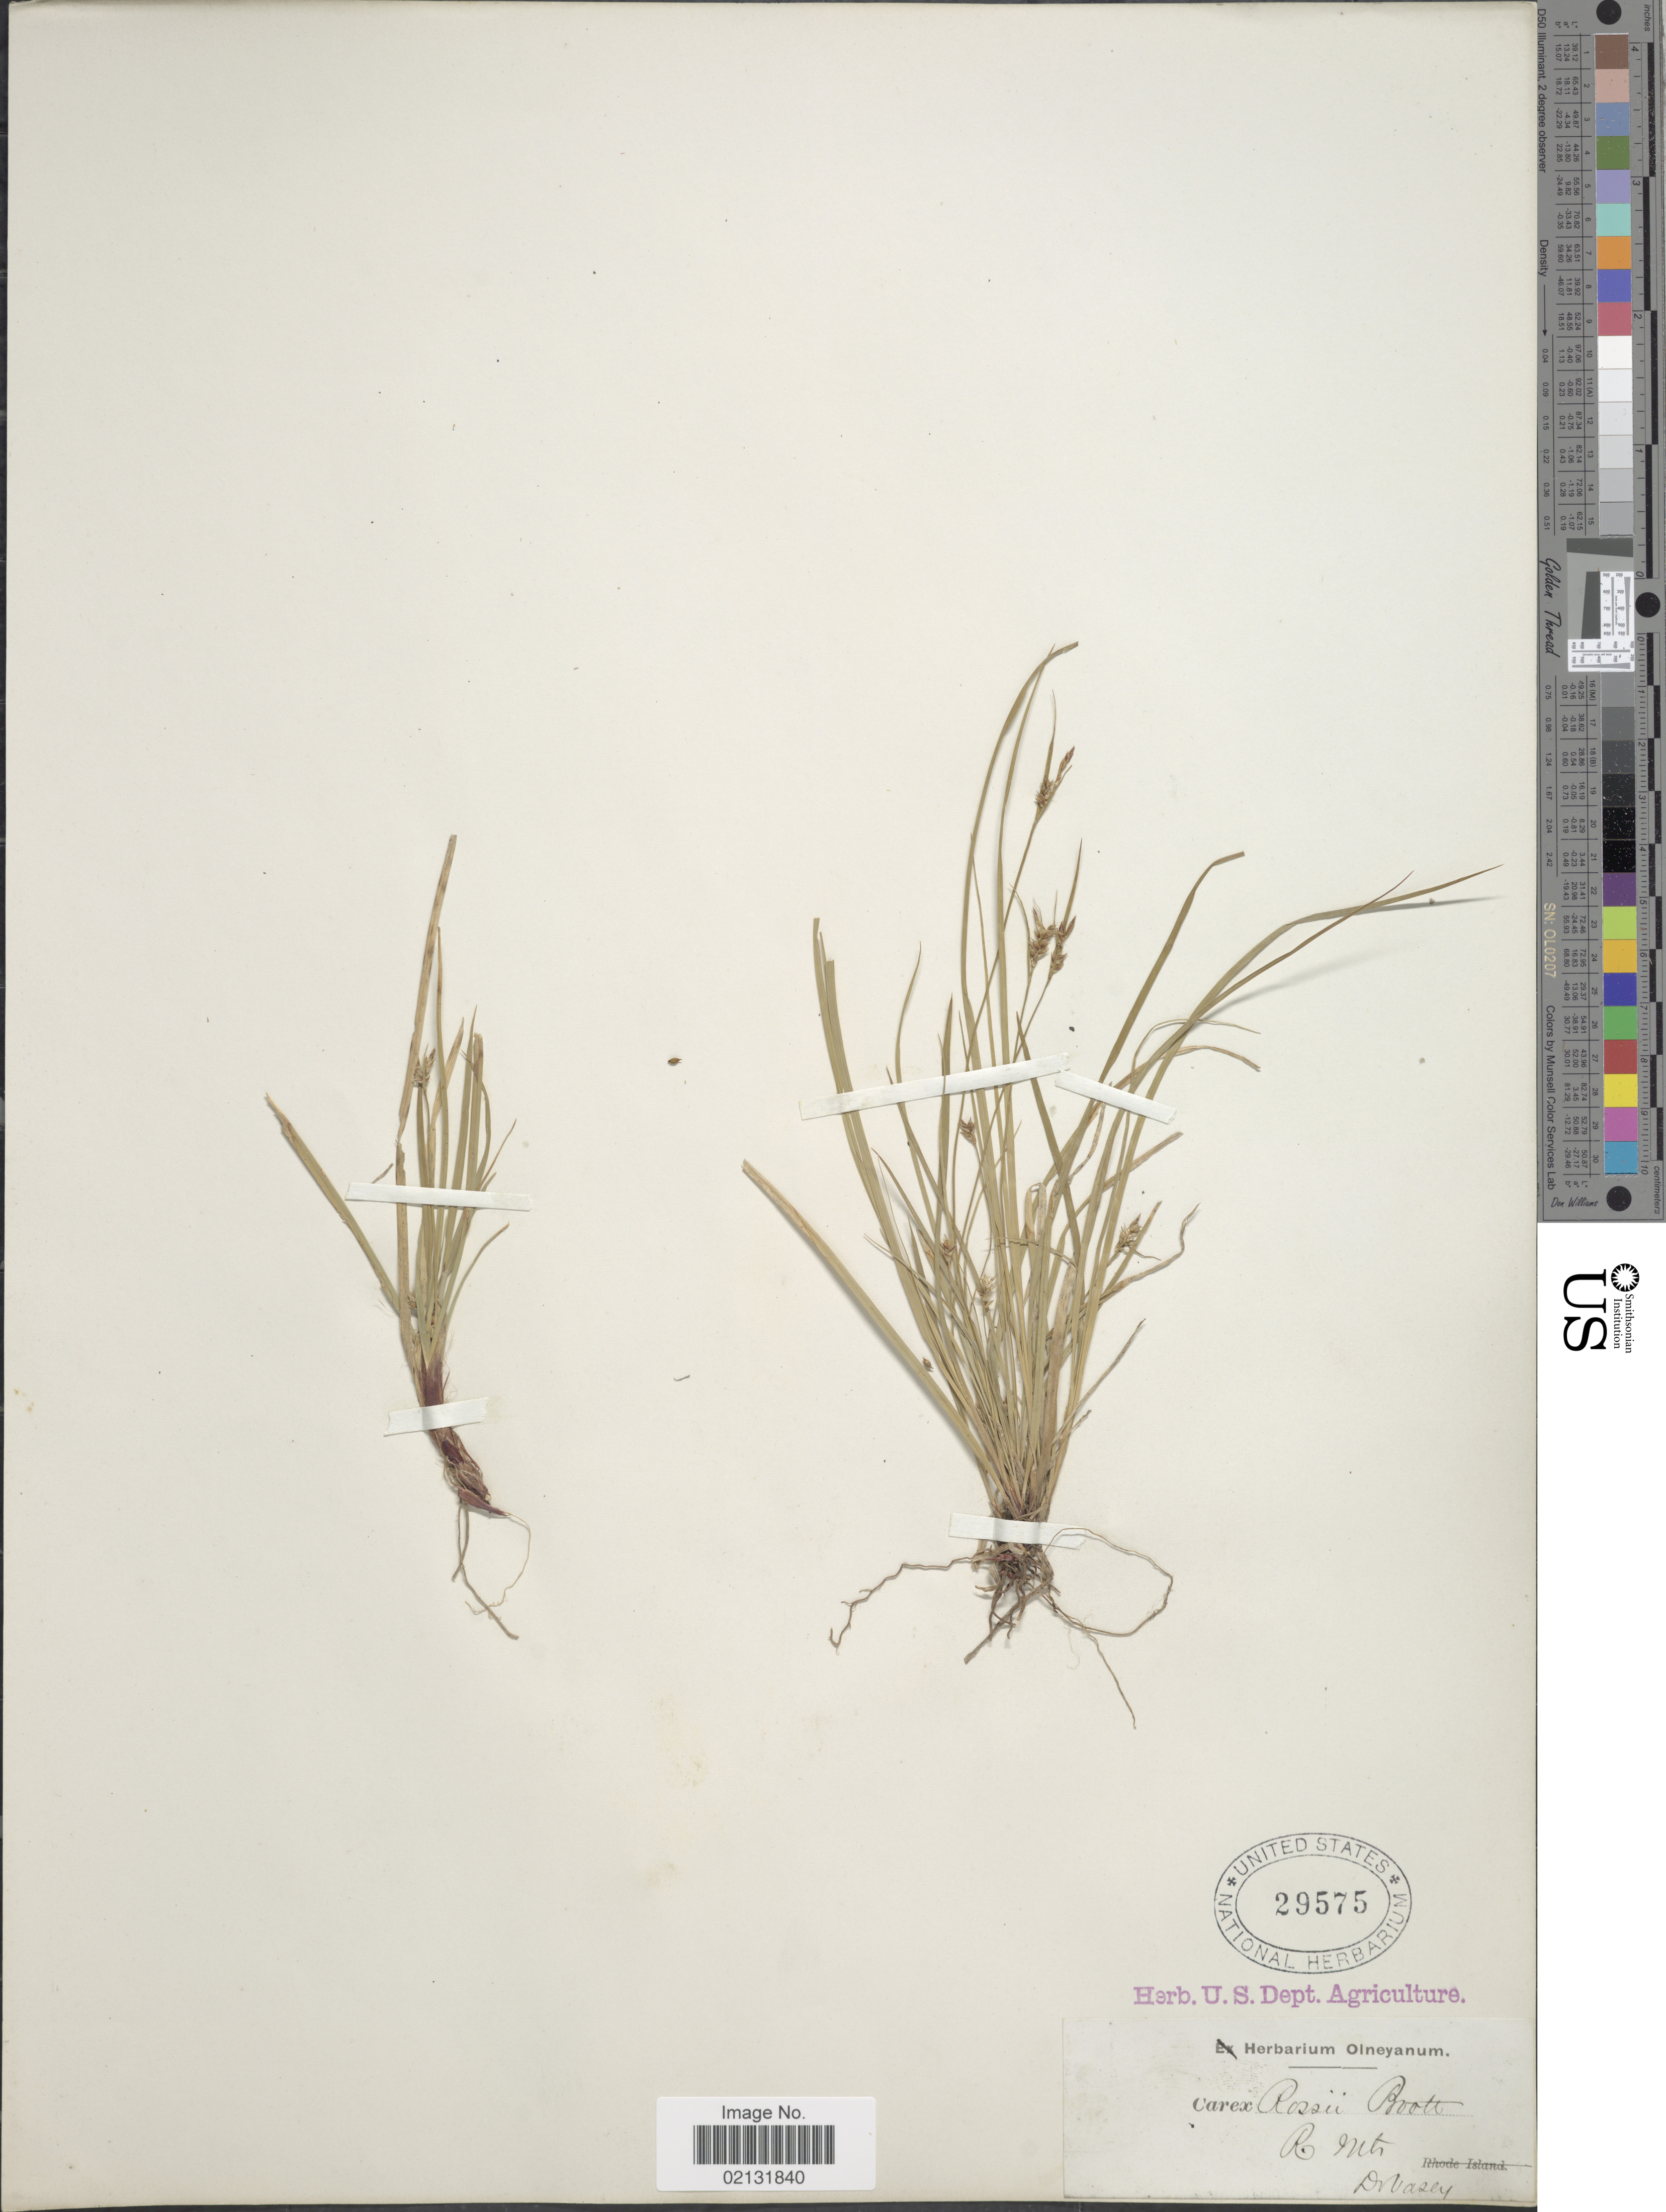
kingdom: Plantae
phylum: Tracheophyta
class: Liliopsida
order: Poales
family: Cyperaceae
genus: Carex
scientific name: Carex rossii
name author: Boott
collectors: Vasey, --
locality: R Mts.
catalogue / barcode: US 29575